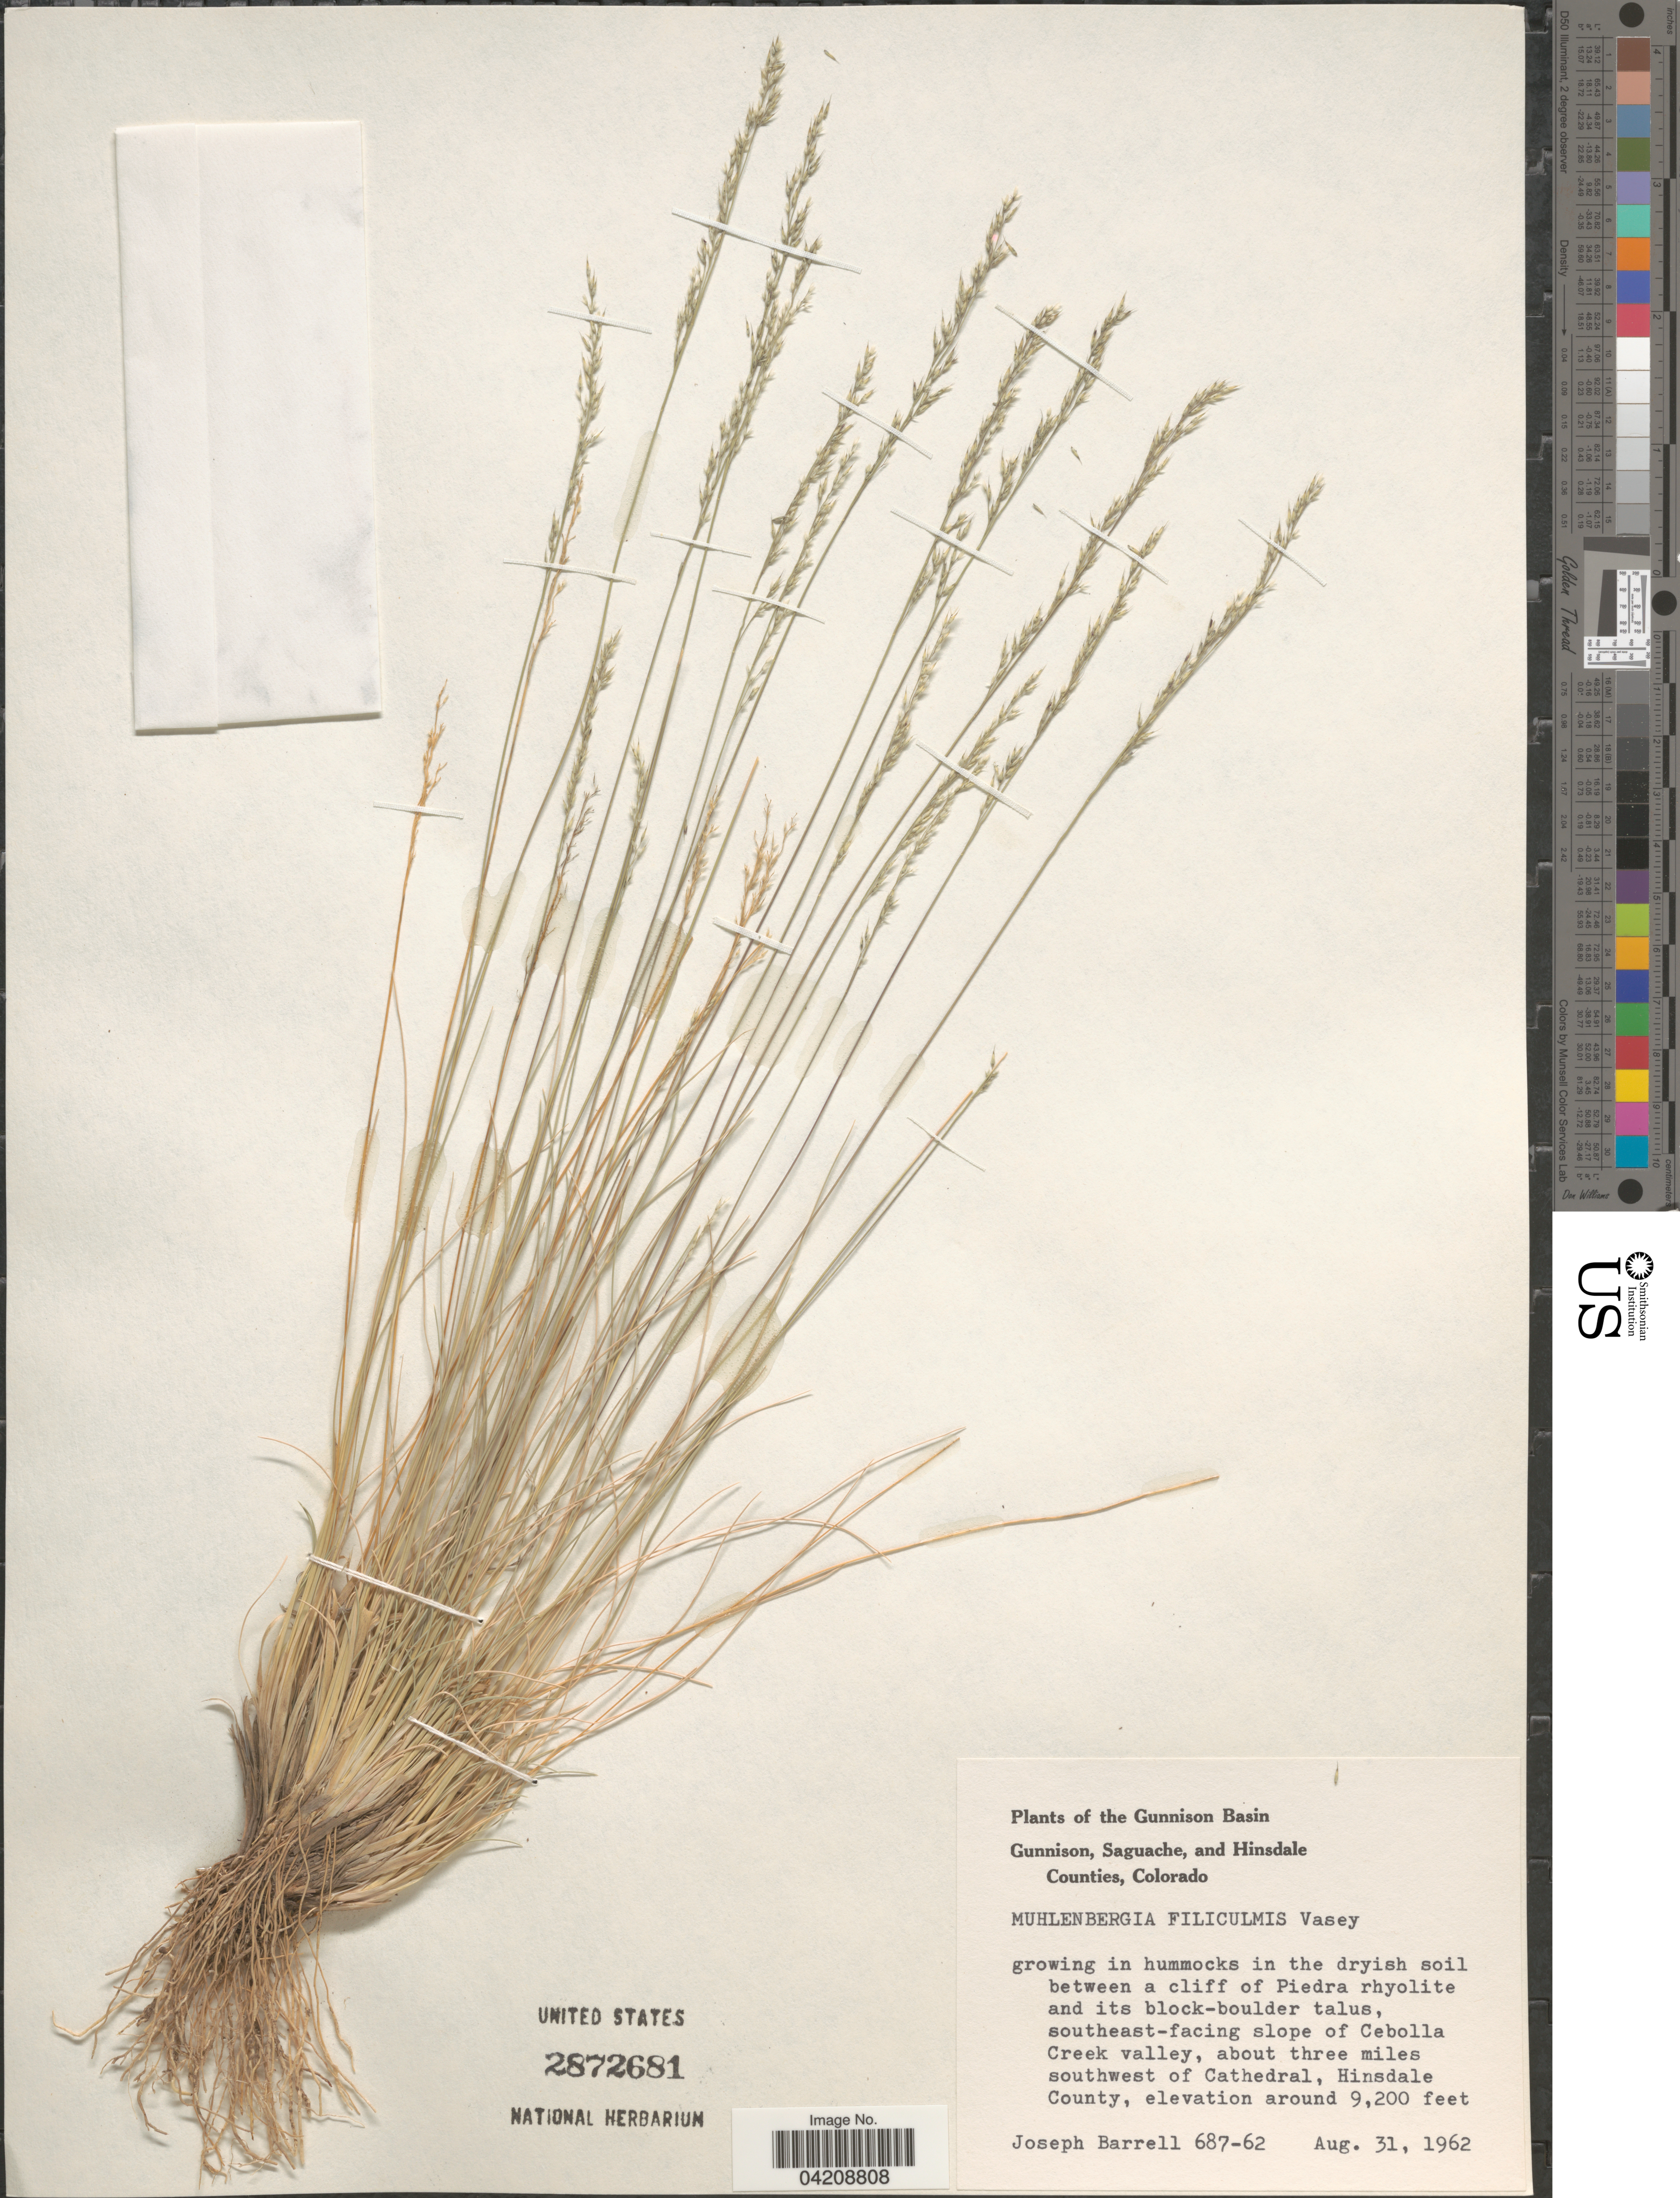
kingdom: Plantae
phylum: Tracheophyta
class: Liliopsida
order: Poales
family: Poaceae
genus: Muhlenbergia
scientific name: Muhlenbergia filiculmis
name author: Vasey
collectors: J. Barrell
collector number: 687-62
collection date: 1962-08-31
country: United States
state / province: Colorado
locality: Gunnison Basin. Between a cliff of Piedra rhyolite and its block-boulder talus, southeast-facing slope of Cebolla Creek valley, about three miles southwest of Cathedral, Hinsdale County.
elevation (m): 2804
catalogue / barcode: US 2872681